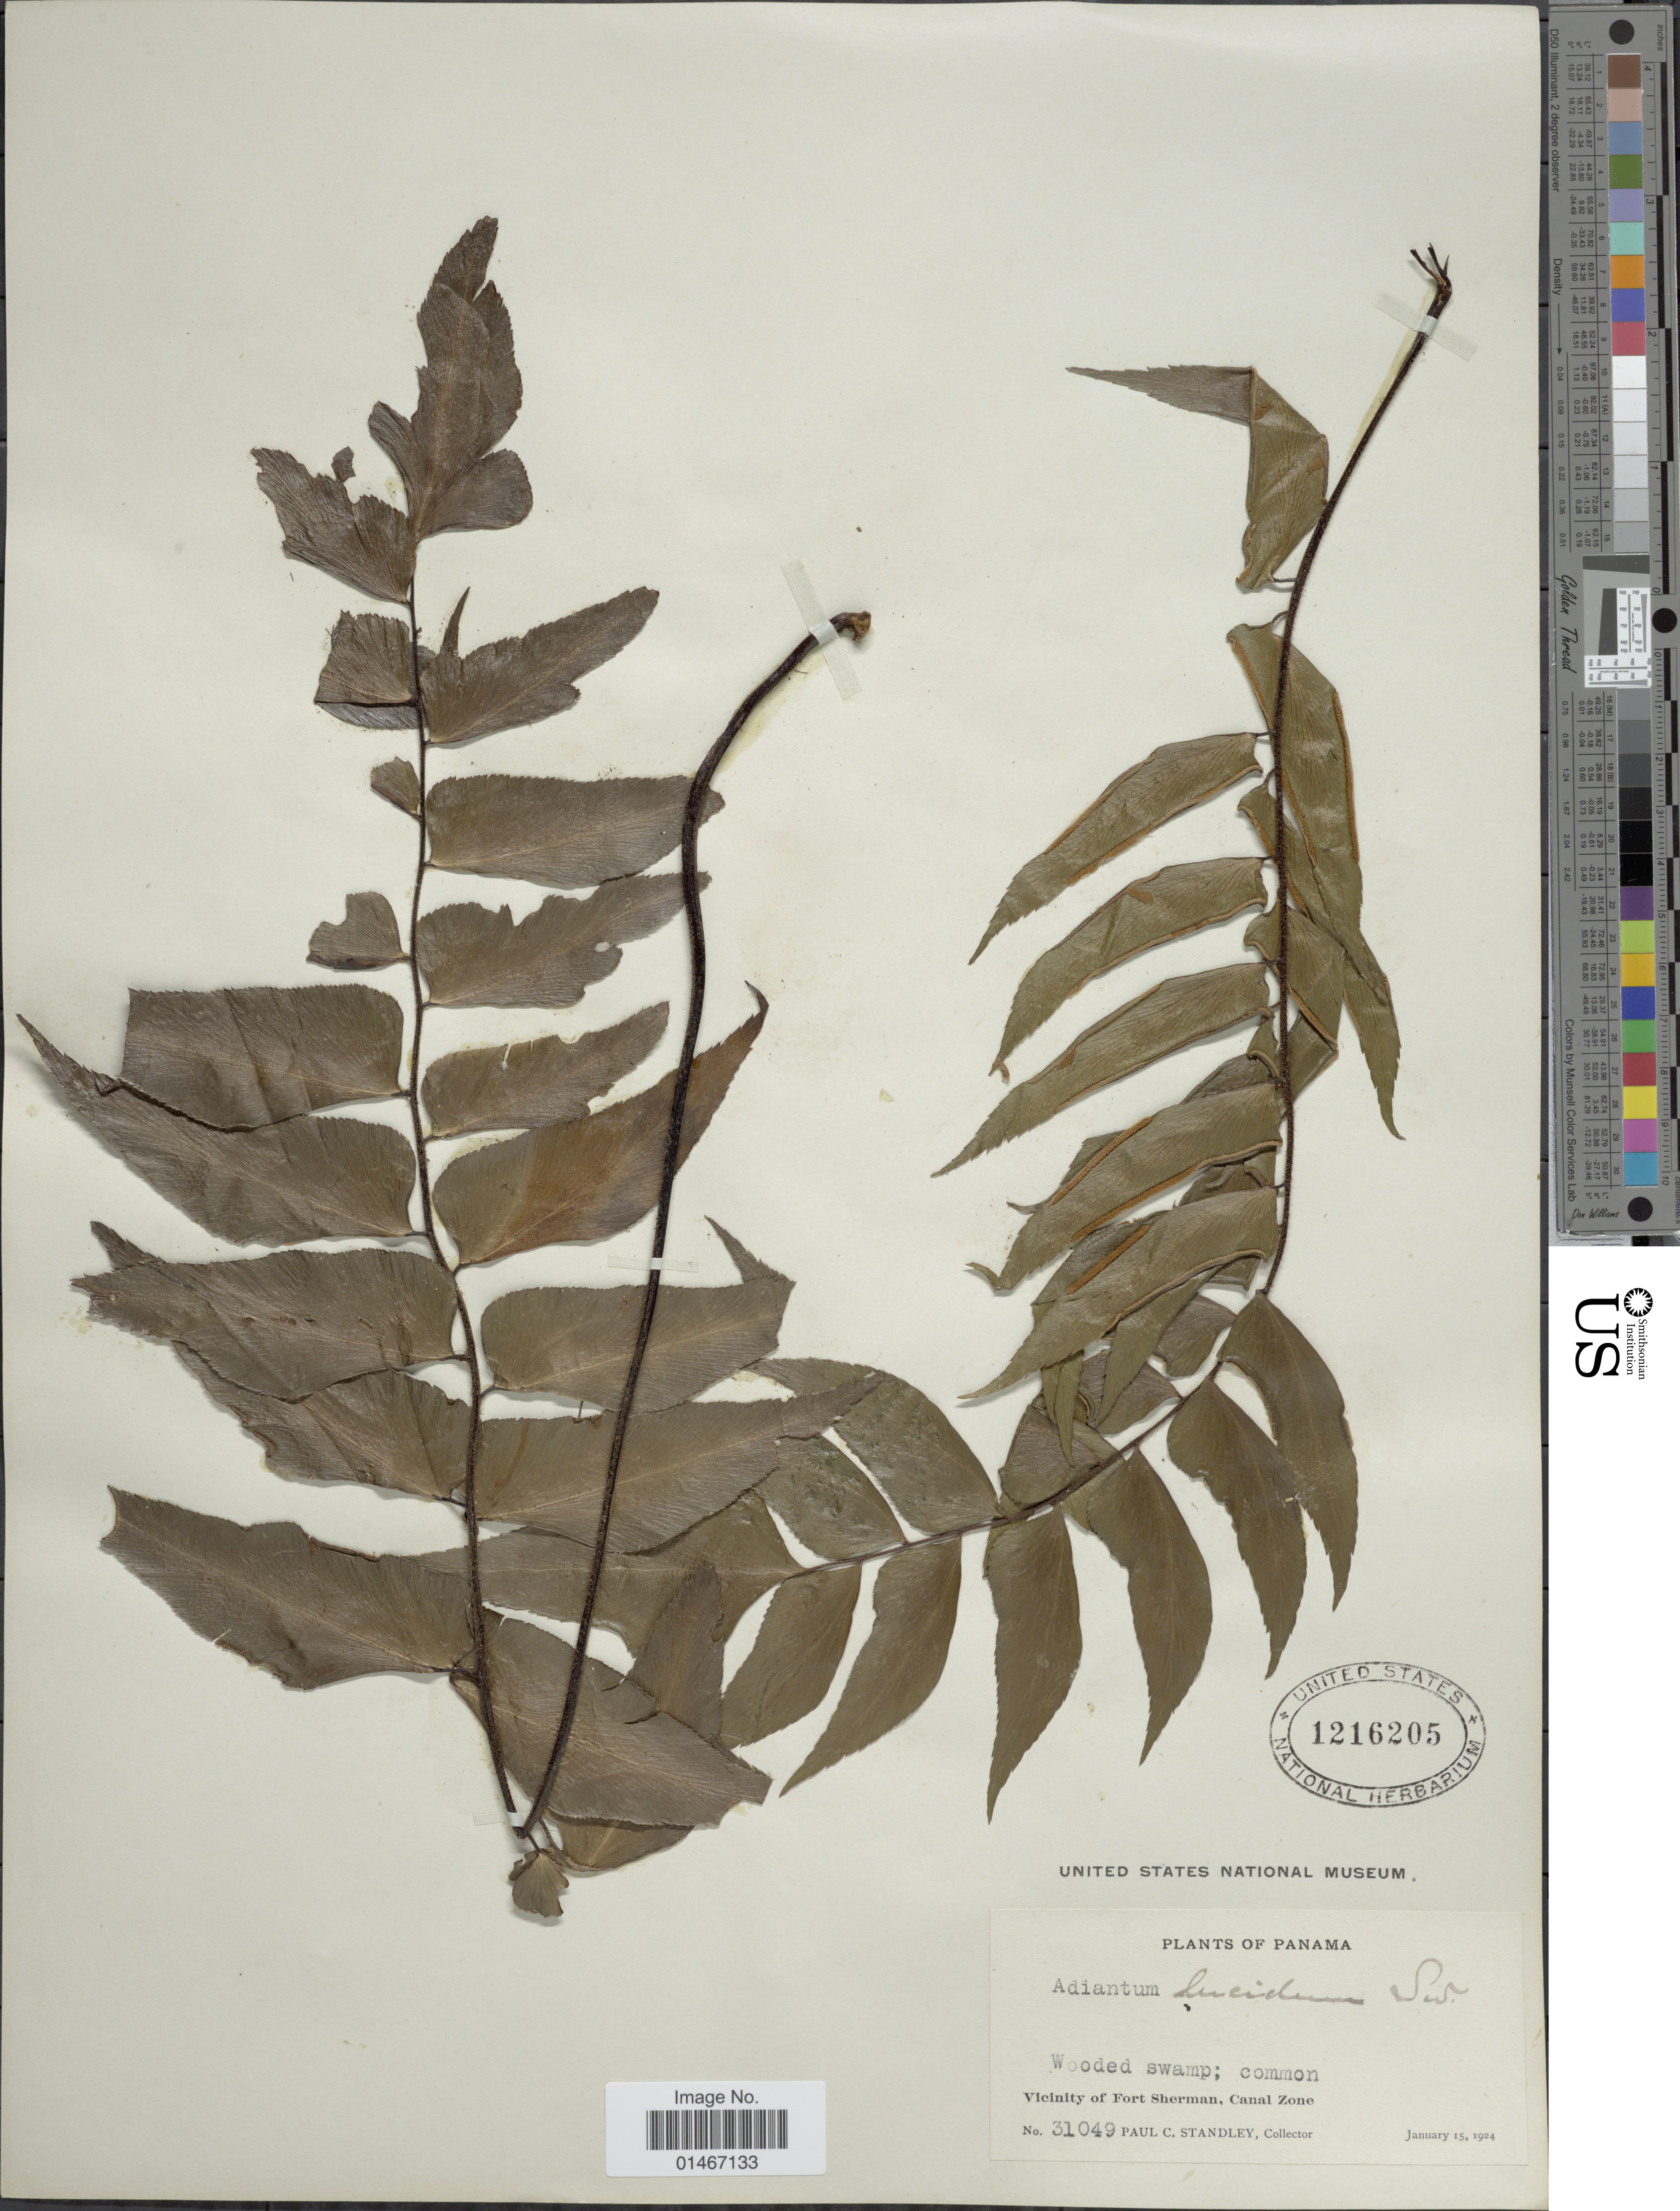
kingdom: Plantae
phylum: Tracheophyta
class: Polypodiopsida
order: Polypodiales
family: Pteridaceae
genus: Adiantum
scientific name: Adiantum lucidum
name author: (Cav.) Sw.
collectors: P. C. Standley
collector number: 31049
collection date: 1924-01-15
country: Panama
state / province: Colón / Panamá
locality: Vicinity of Fort Sherman, Canal Zone.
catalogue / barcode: US 1216205